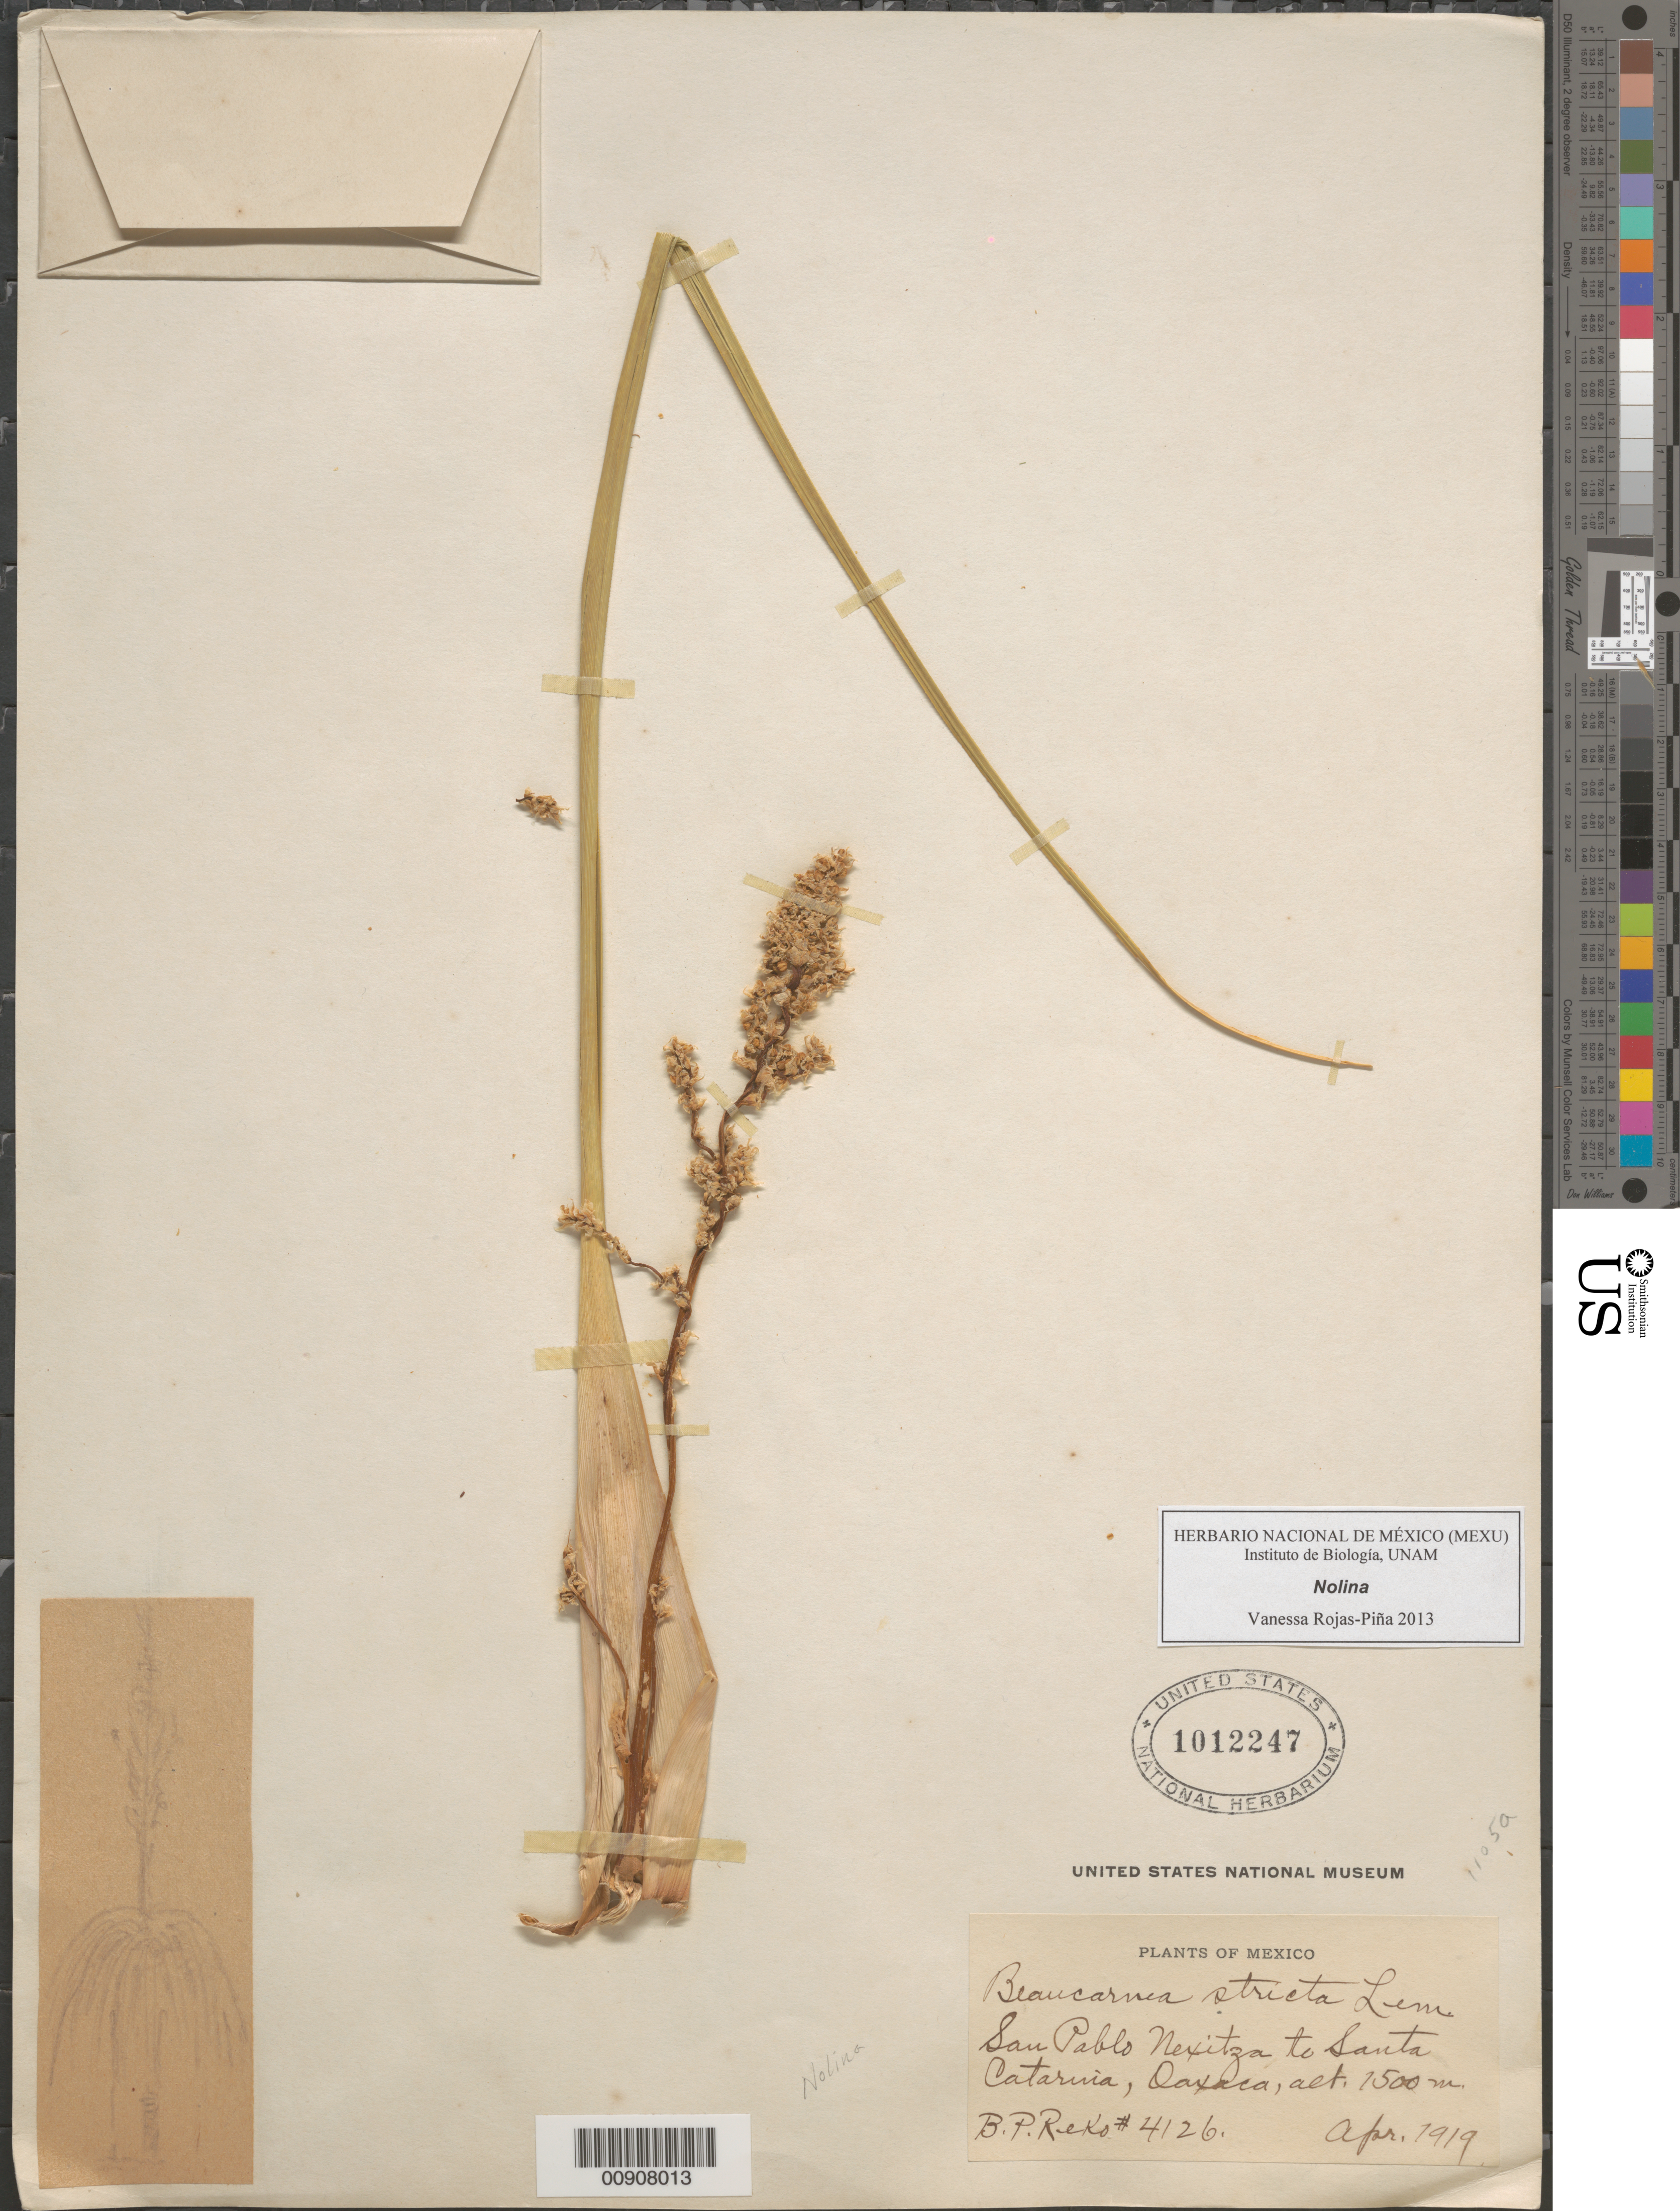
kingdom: Plantae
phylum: Tracheophyta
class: Liliopsida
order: Asparagales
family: Asparagaceae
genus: Nolina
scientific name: Nolina sp.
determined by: Rojas-Pina, Vanessa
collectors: B. P. Reko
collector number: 4126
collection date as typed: Apr 1919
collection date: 1919-04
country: Mexico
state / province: Oaxaca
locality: San Pablo Nexitza to Santa Catarina, Oaxaca.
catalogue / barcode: US 1012247